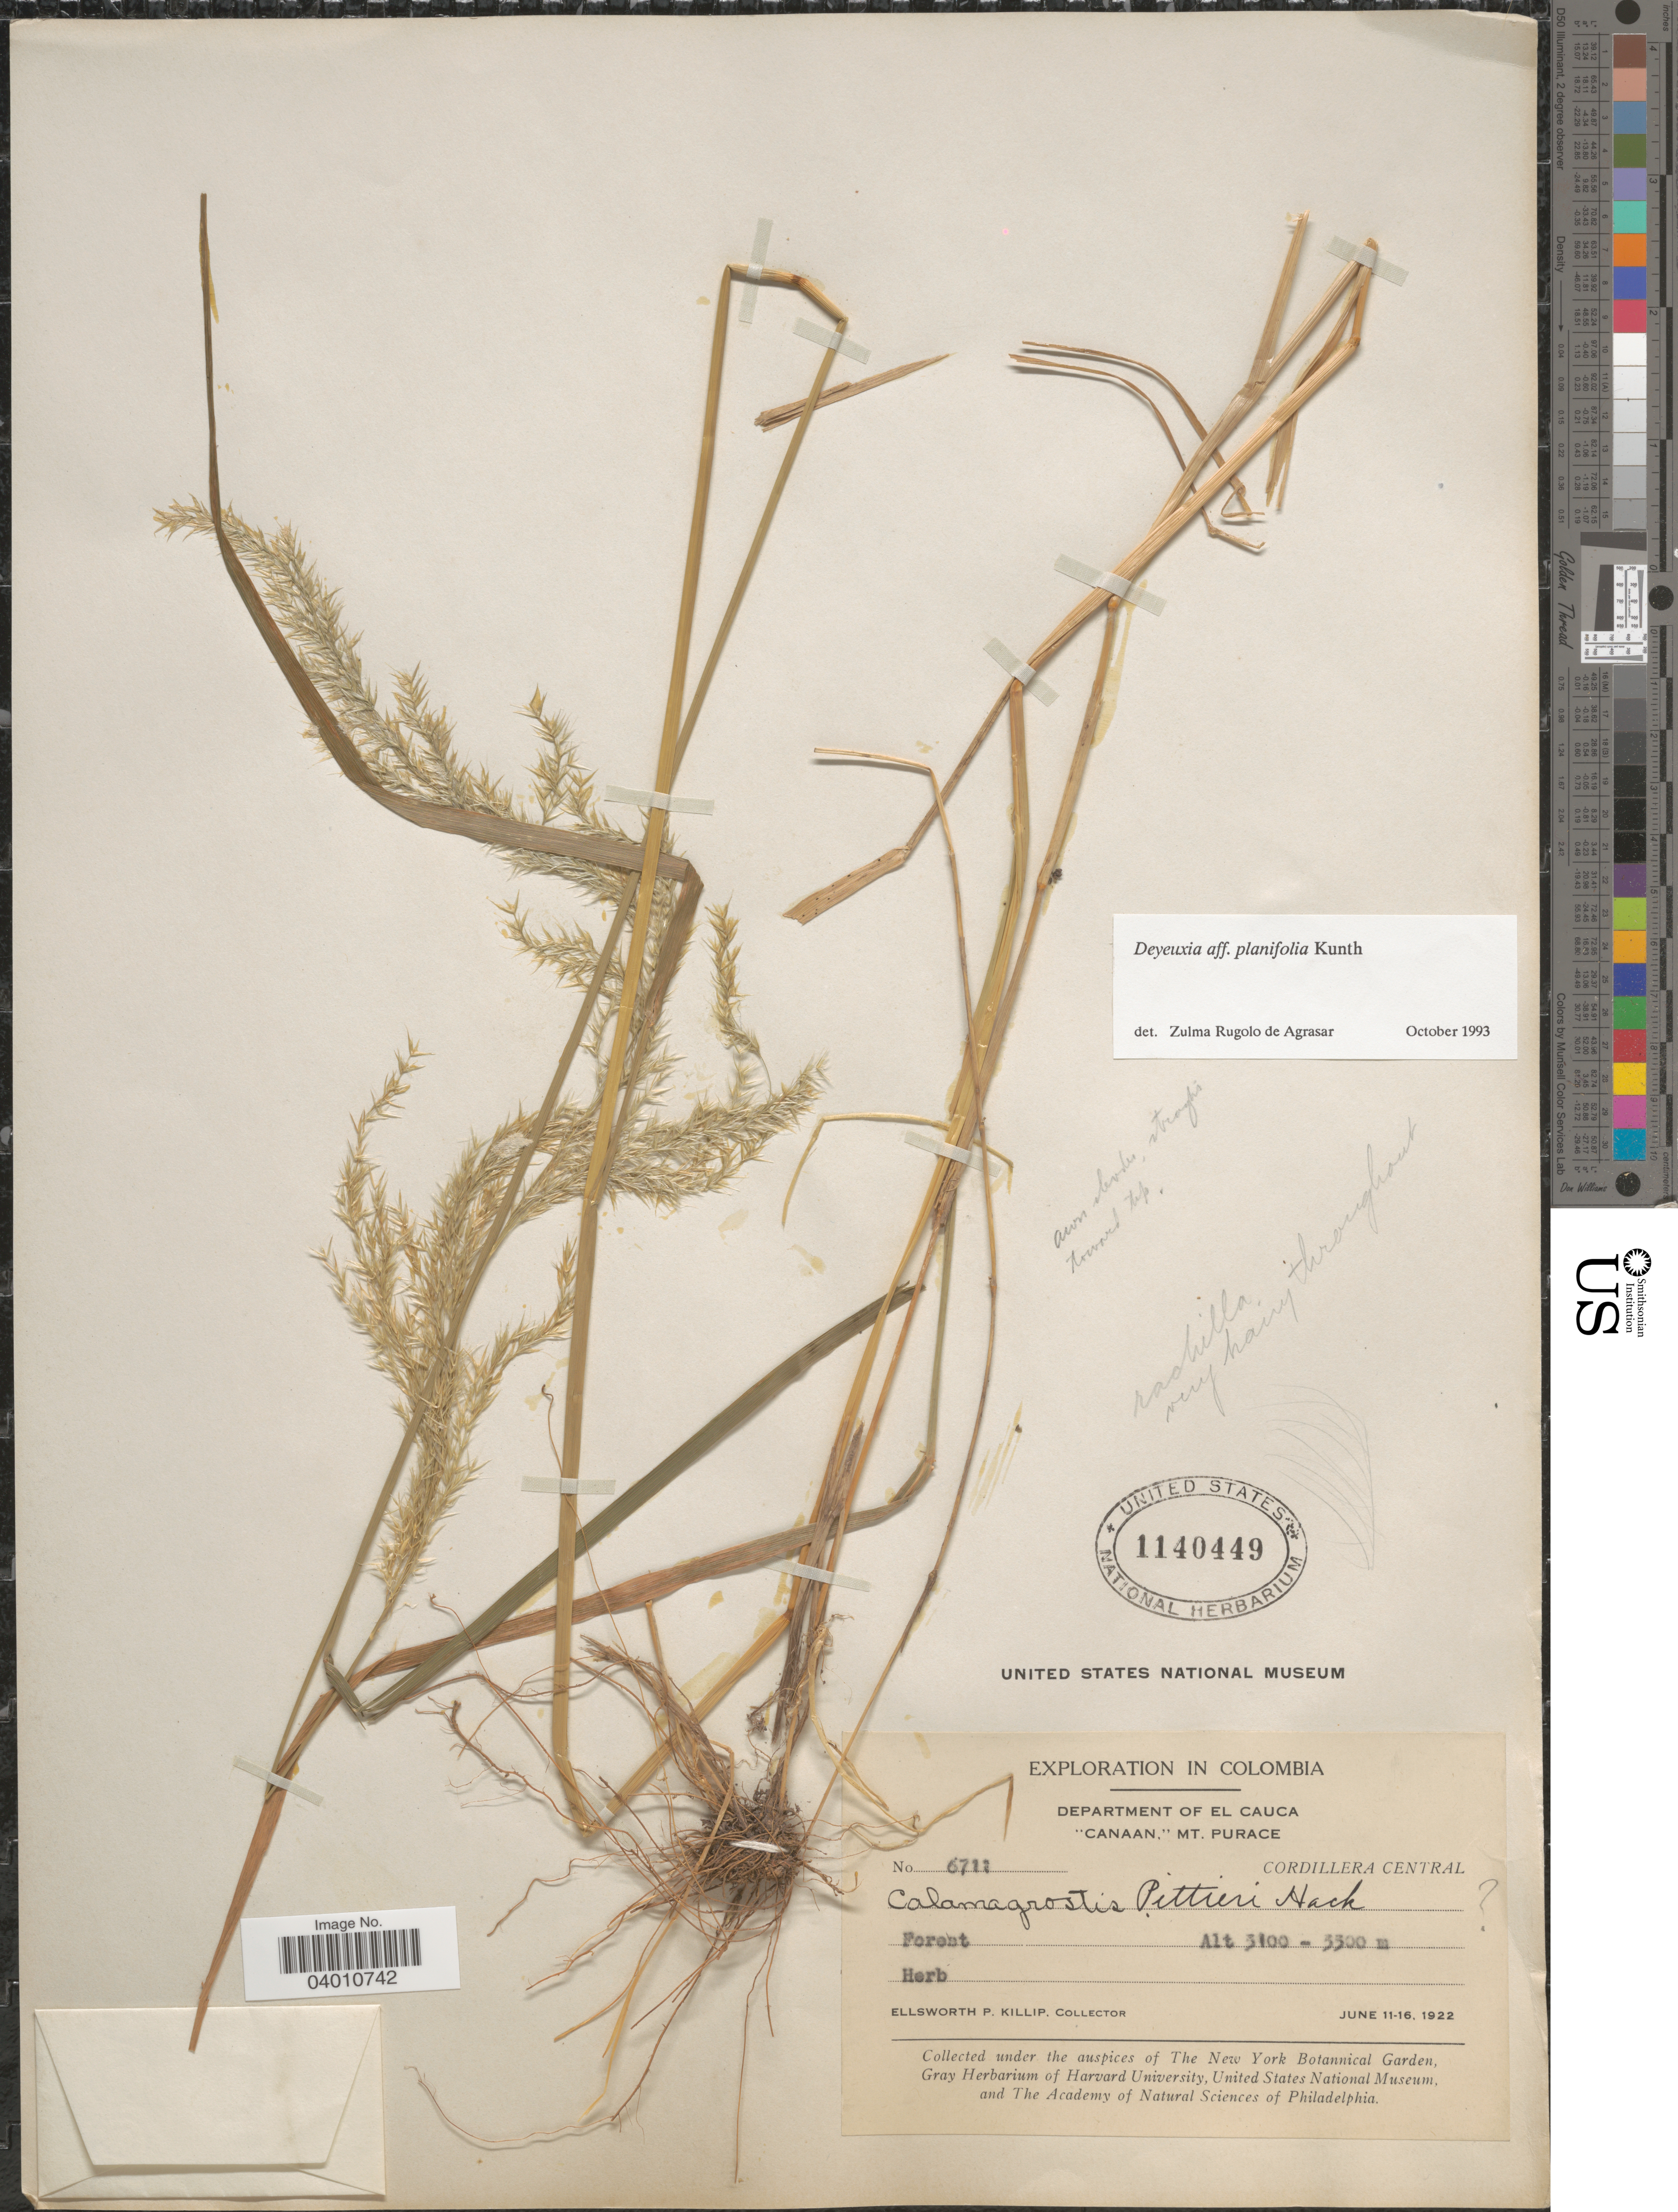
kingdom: Plantae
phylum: Tracheophyta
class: Liliopsida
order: Poales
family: Poaceae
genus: Peyritschia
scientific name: Peyritschia planifolia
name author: (Kunth) P.M. Peterson et al.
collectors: E. P. Killip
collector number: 6711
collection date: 1922-06-11/1922-06-16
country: Colombia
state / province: Cauca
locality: Department of El Cauca. "Canaan,"Mt. Purace. Cordillera Central.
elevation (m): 3100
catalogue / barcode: US 1140449